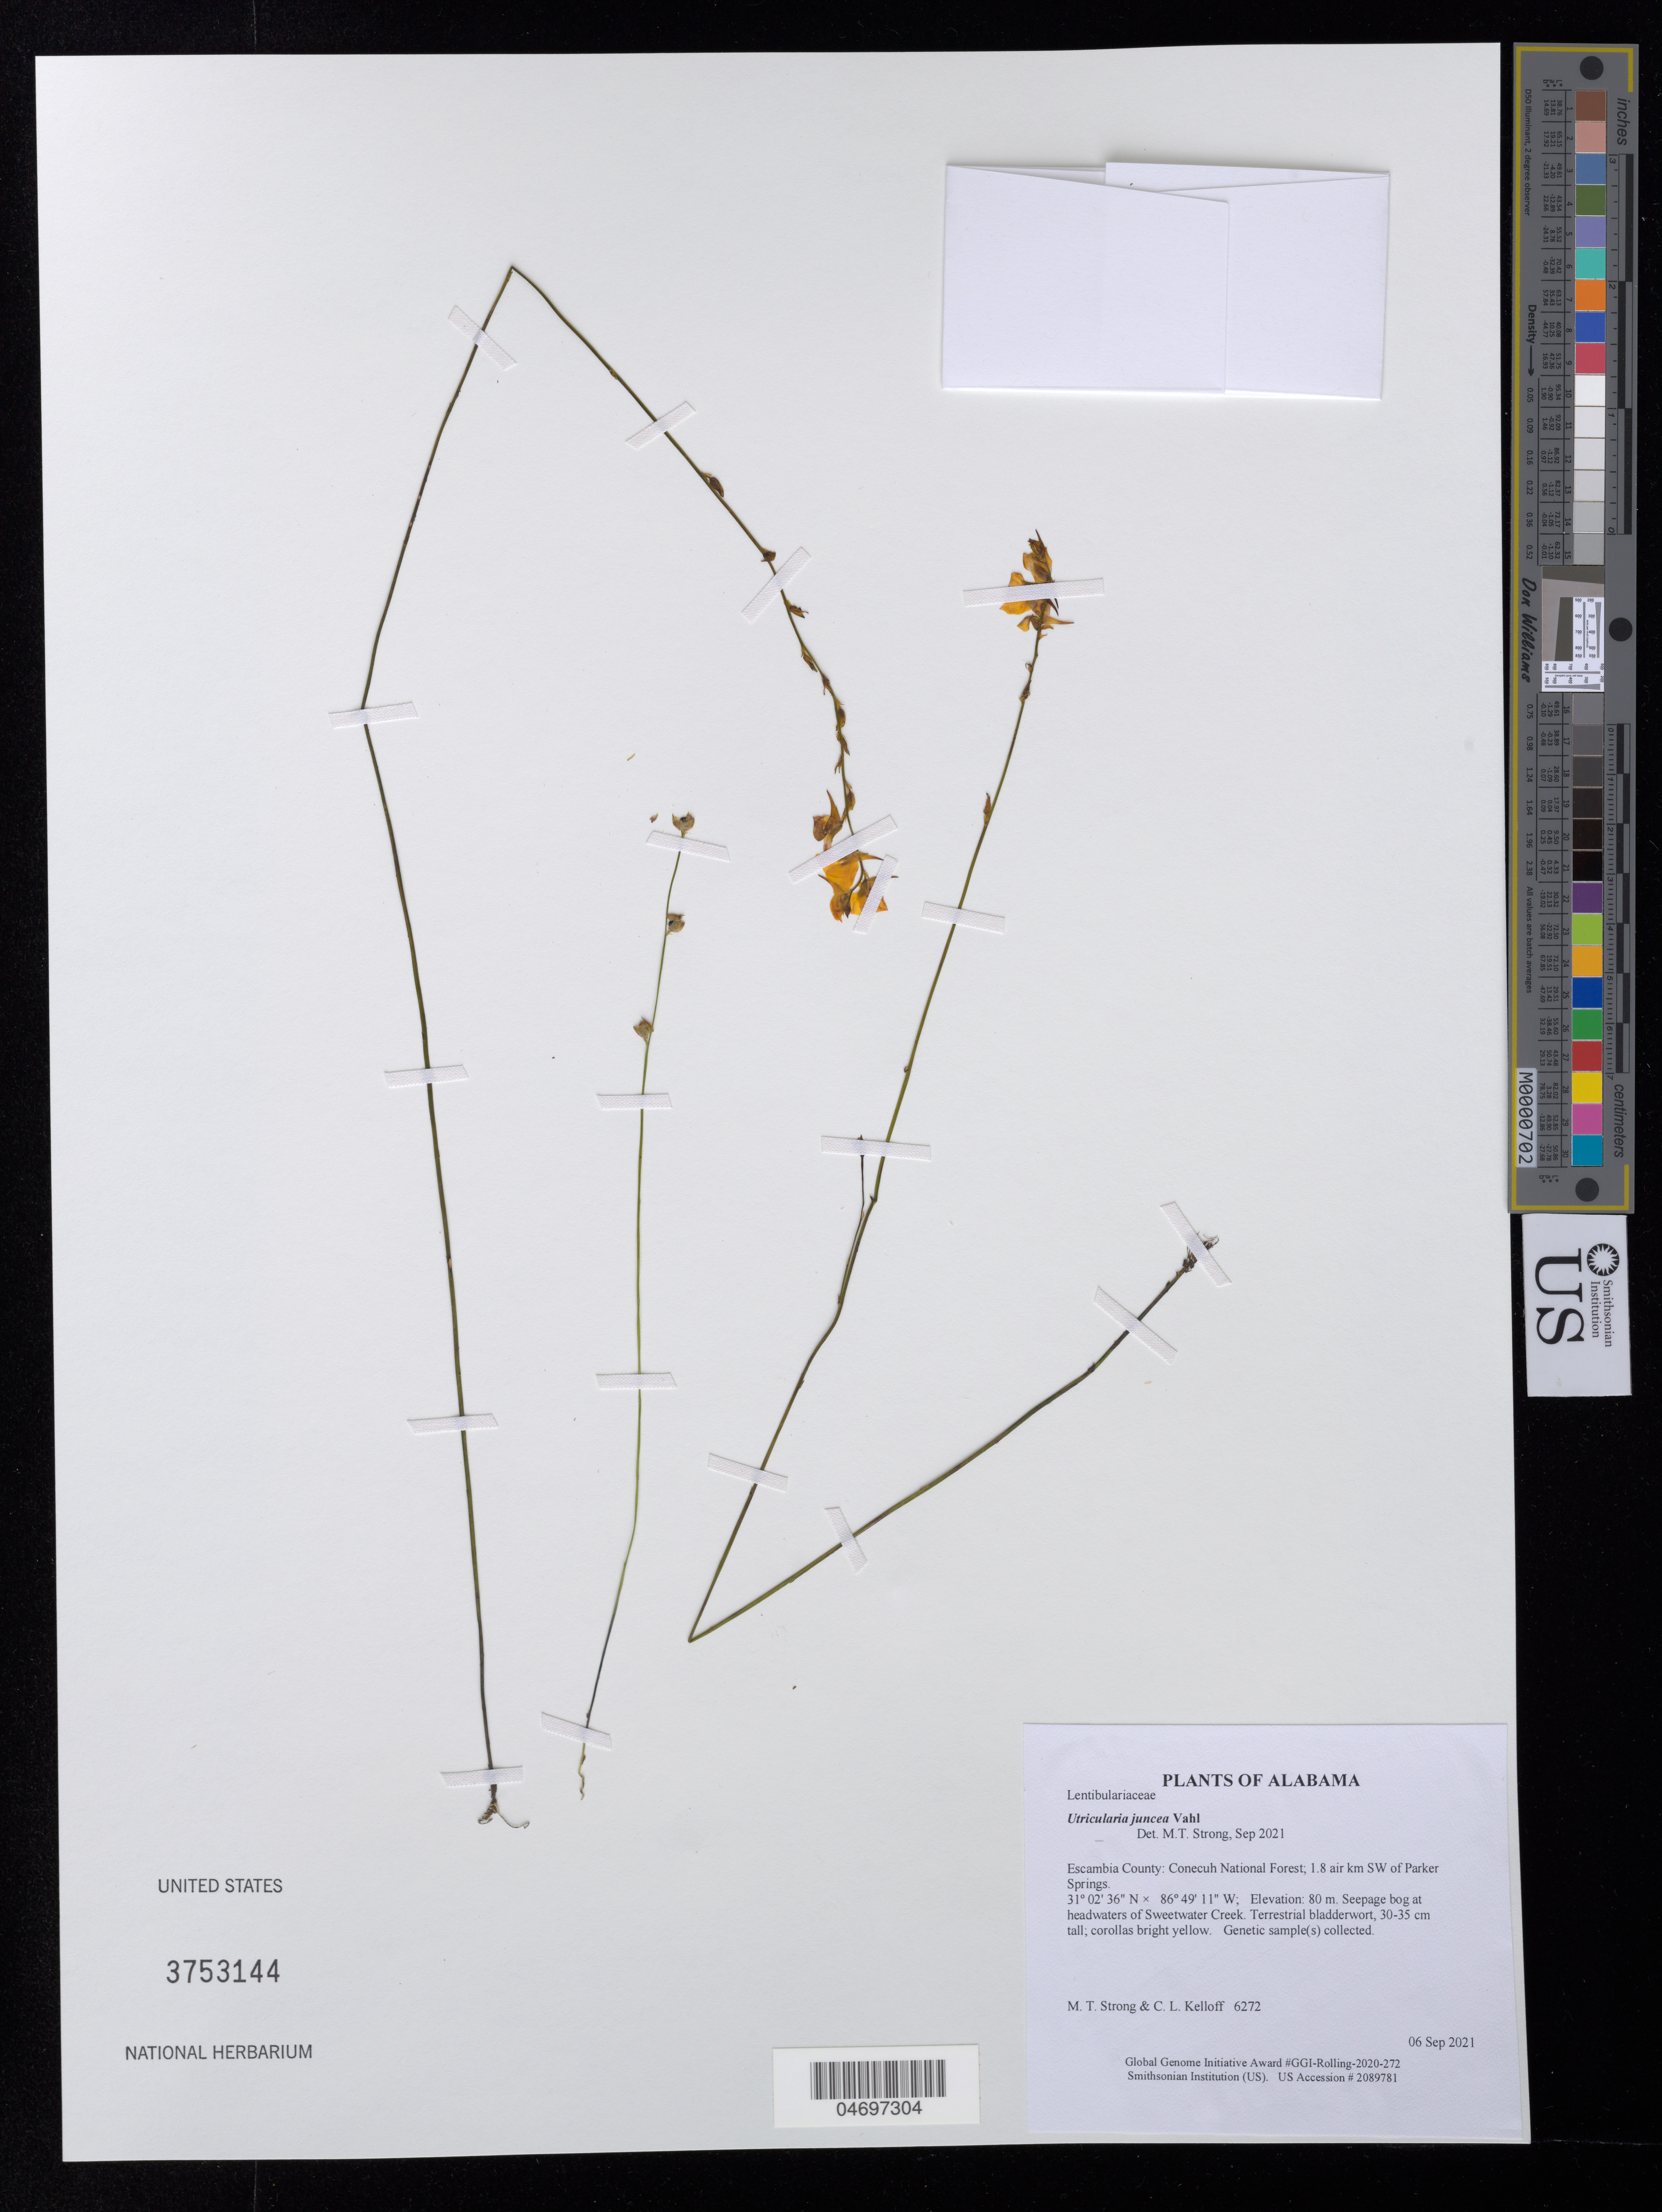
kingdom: Plantae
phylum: Tracheophyta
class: Magnoliopsida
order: Lamiales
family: Lentibulariaceae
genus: Utricularia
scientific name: Utricularia juncea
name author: Vahl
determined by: Strong, Mark T.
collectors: M. T. Strong & C. L. Kelloff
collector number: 6272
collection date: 2021-09-06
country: United States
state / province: Alabama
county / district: Escambia County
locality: Conecuh National Forest; 1.8 air km SW of Parker Springs.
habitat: Seepage bog at headwaters of Sweetwater Creek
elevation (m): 80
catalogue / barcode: US 3753144